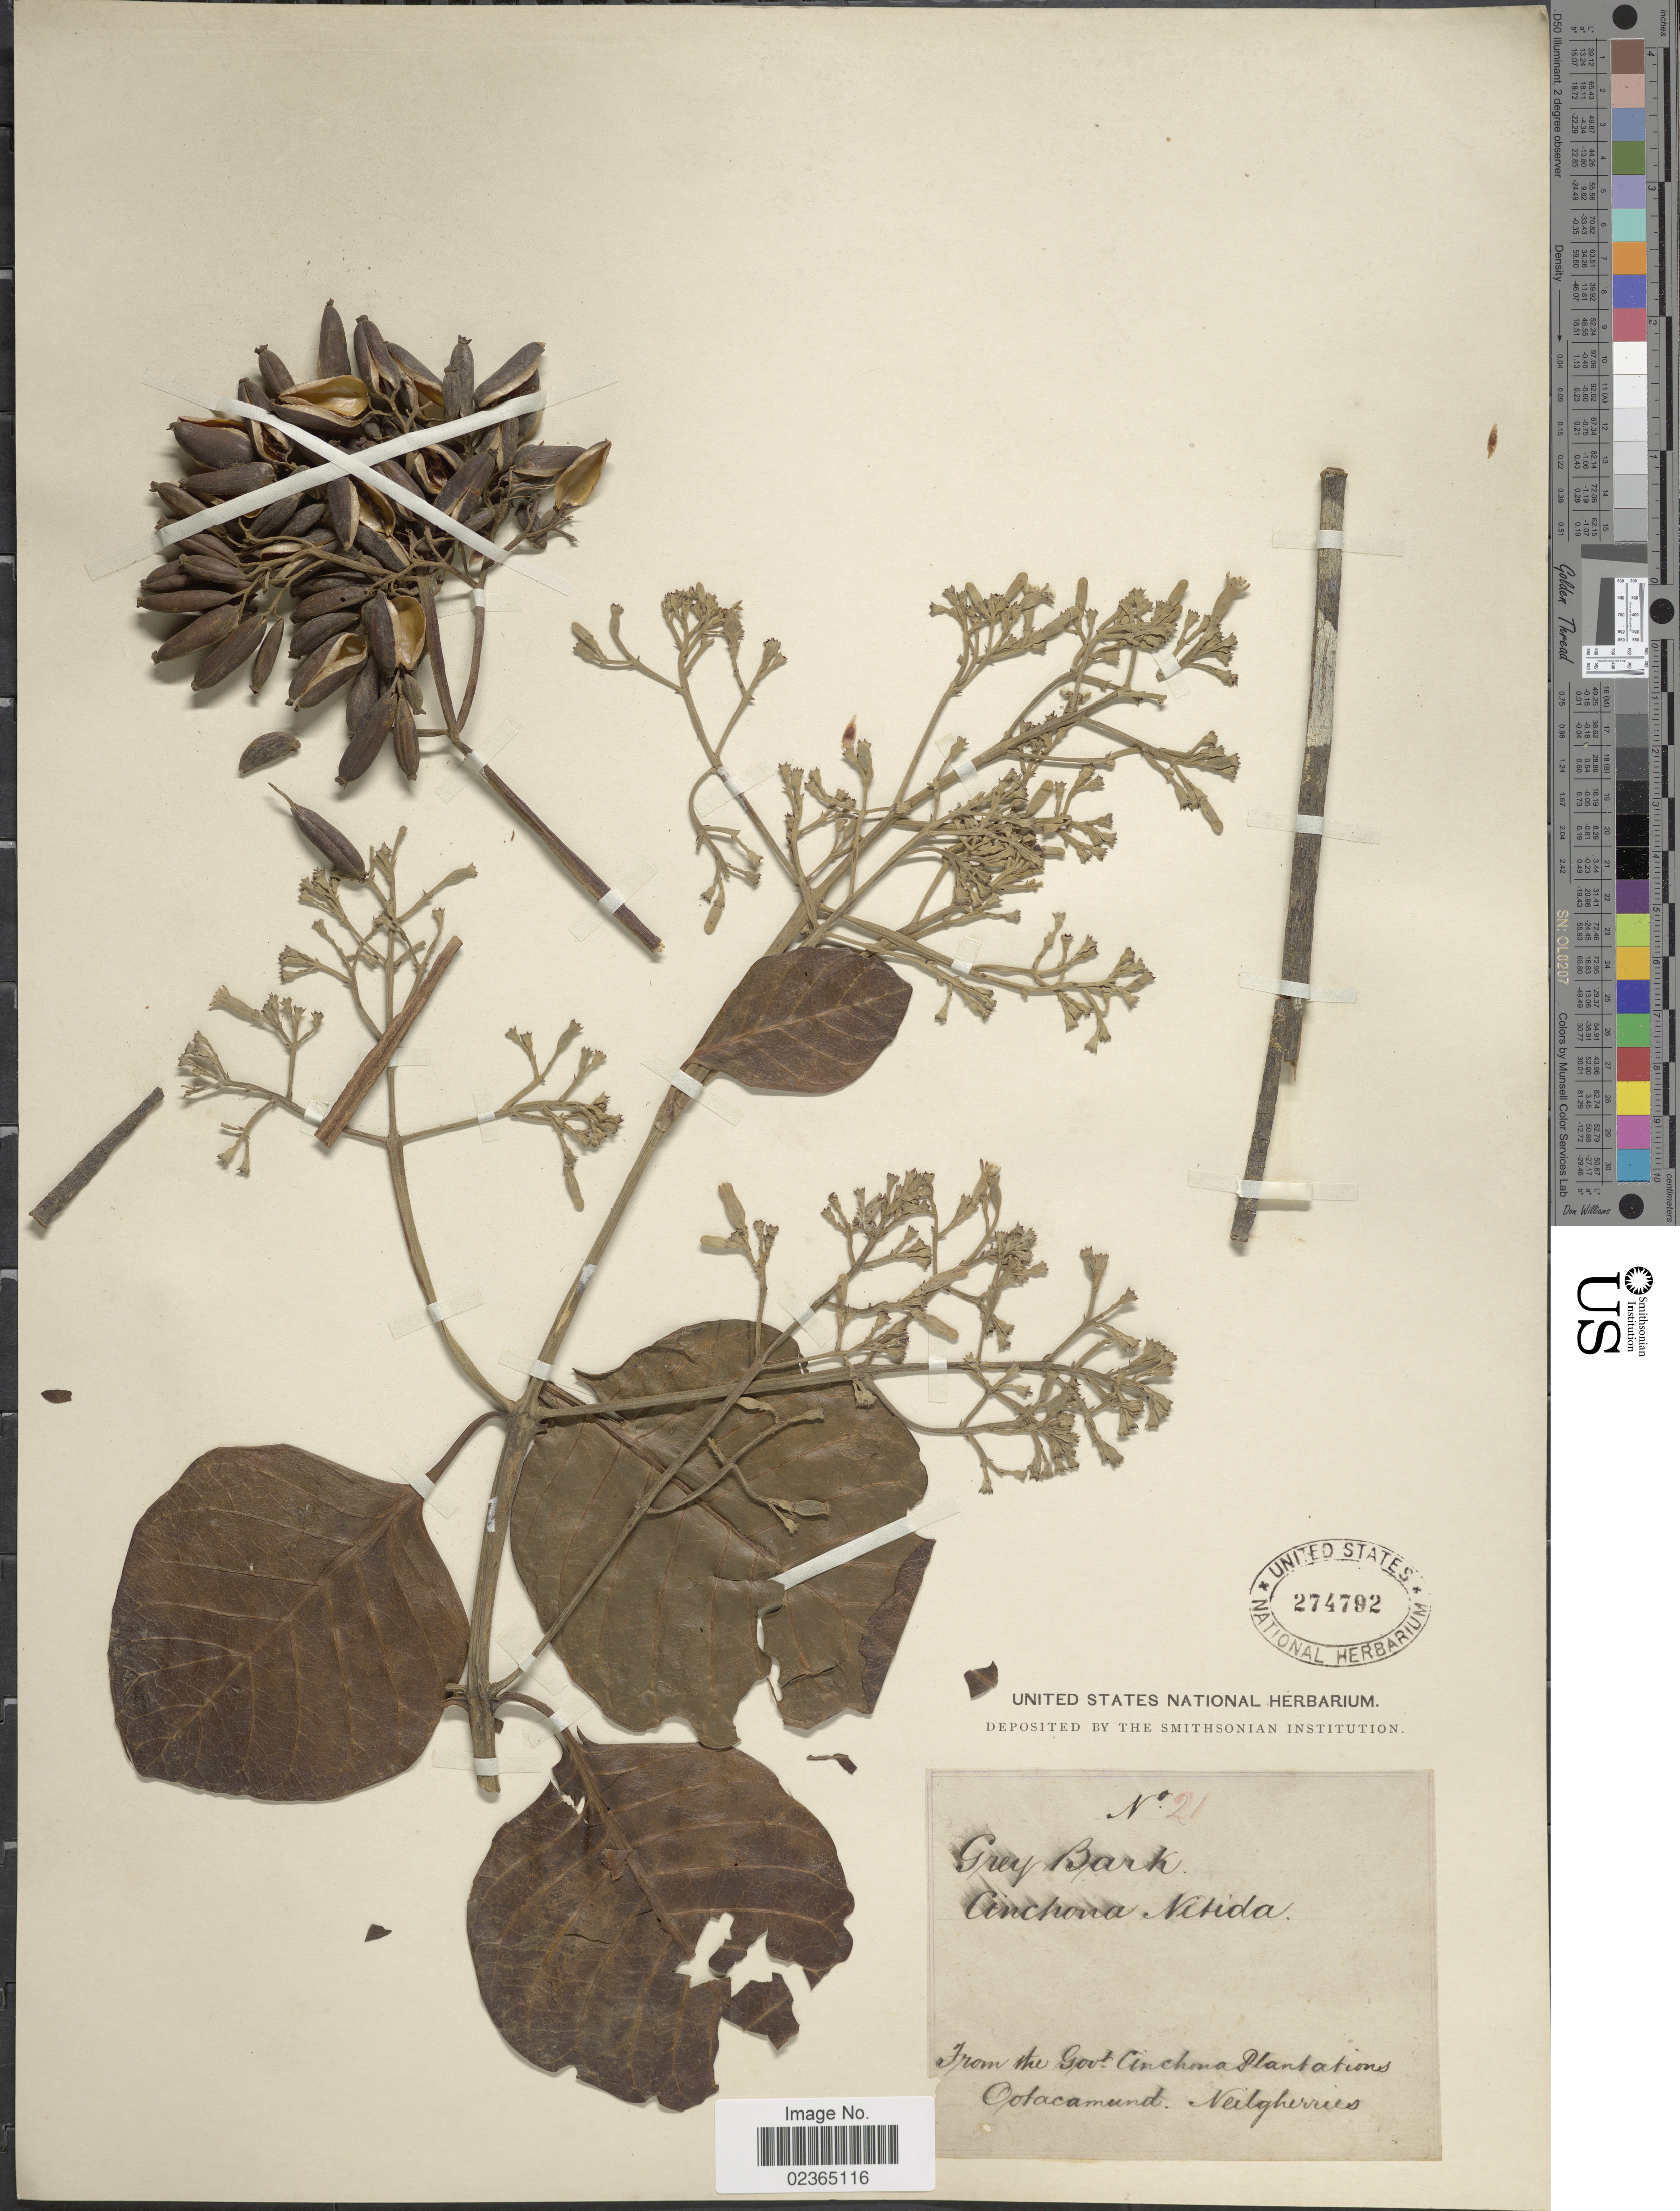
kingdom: Plantae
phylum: Tracheophyta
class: Magnoliopsida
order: Gentianales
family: Rubiaceae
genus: Cinchona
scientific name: Cinchona nitida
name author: Ruiz & Pav.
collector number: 21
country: India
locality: Govt. Cinchona Plantations Ootacamund Neilgherries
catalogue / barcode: US 274792